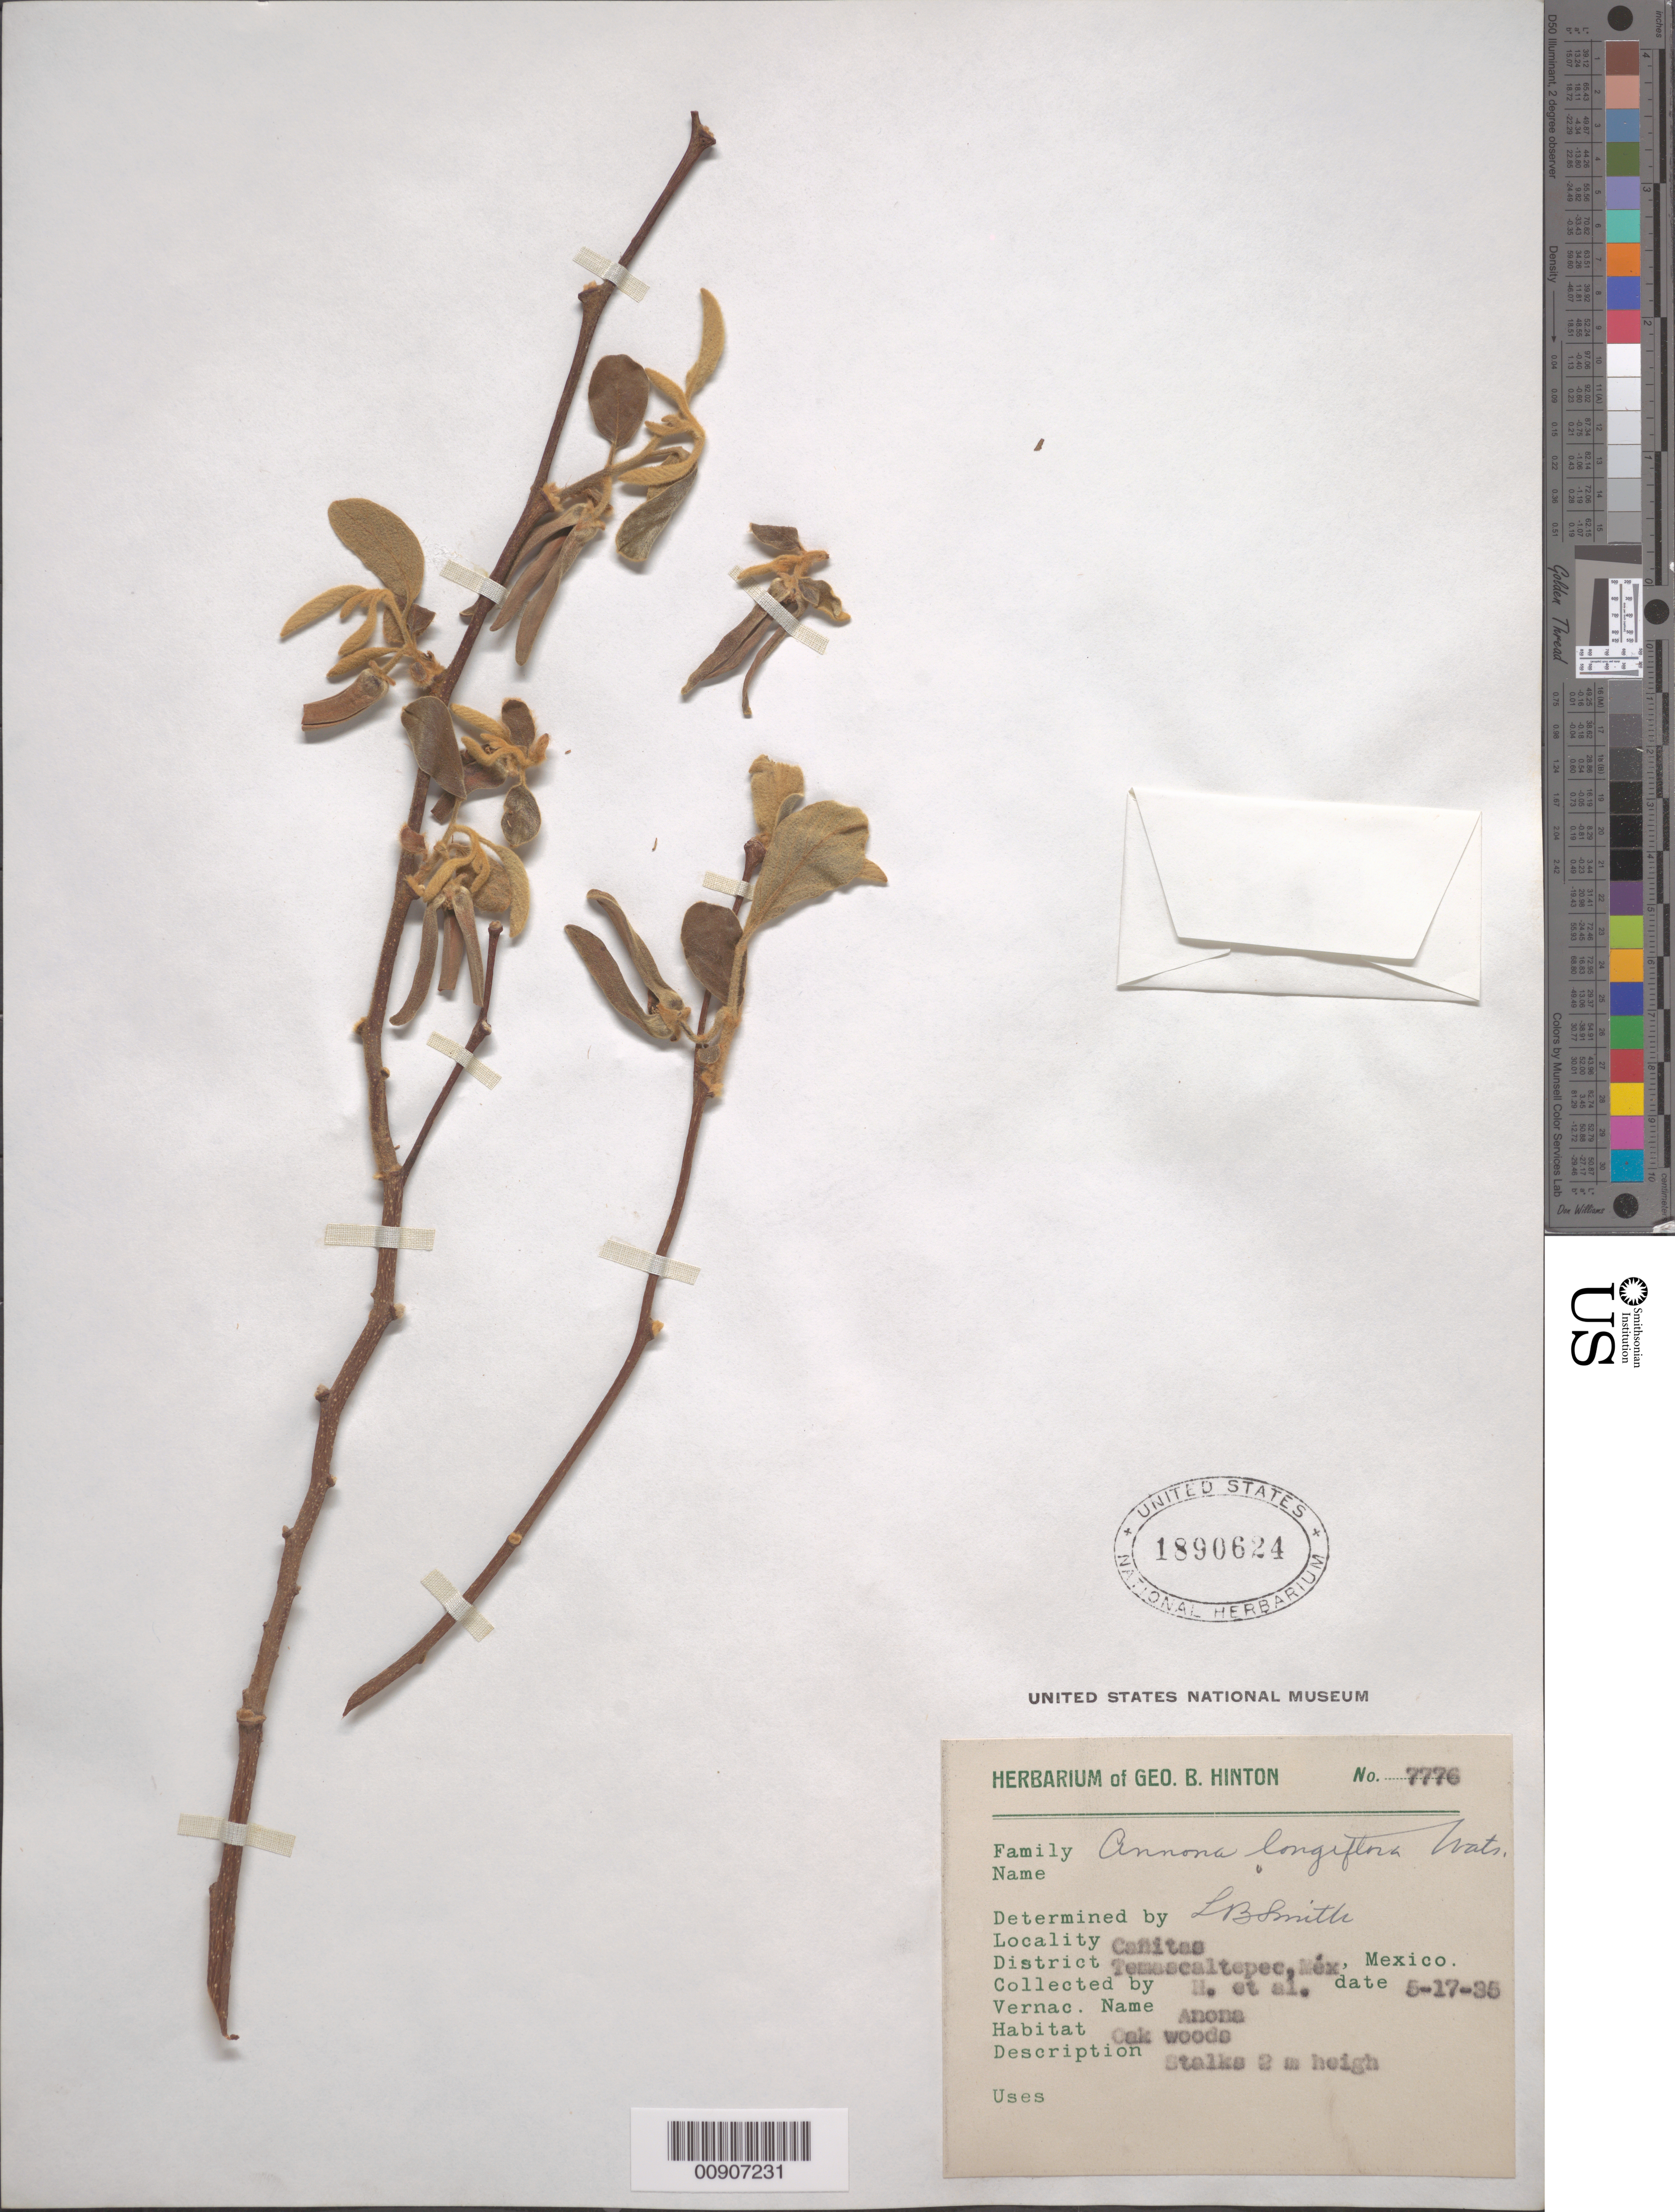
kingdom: Plantae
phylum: Tracheophyta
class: Magnoliopsida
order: Magnoliales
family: Annonaceae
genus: Annona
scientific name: Annona longiflora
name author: S. Watson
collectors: G. B. Hinton & et al.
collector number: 7776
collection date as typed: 17 May 1935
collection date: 1935-05-17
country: Mexico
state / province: México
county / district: Temascaltepec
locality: Cañitas, District Temascaltepec, State of Mexico.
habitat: Oak woods.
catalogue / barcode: US 1890624